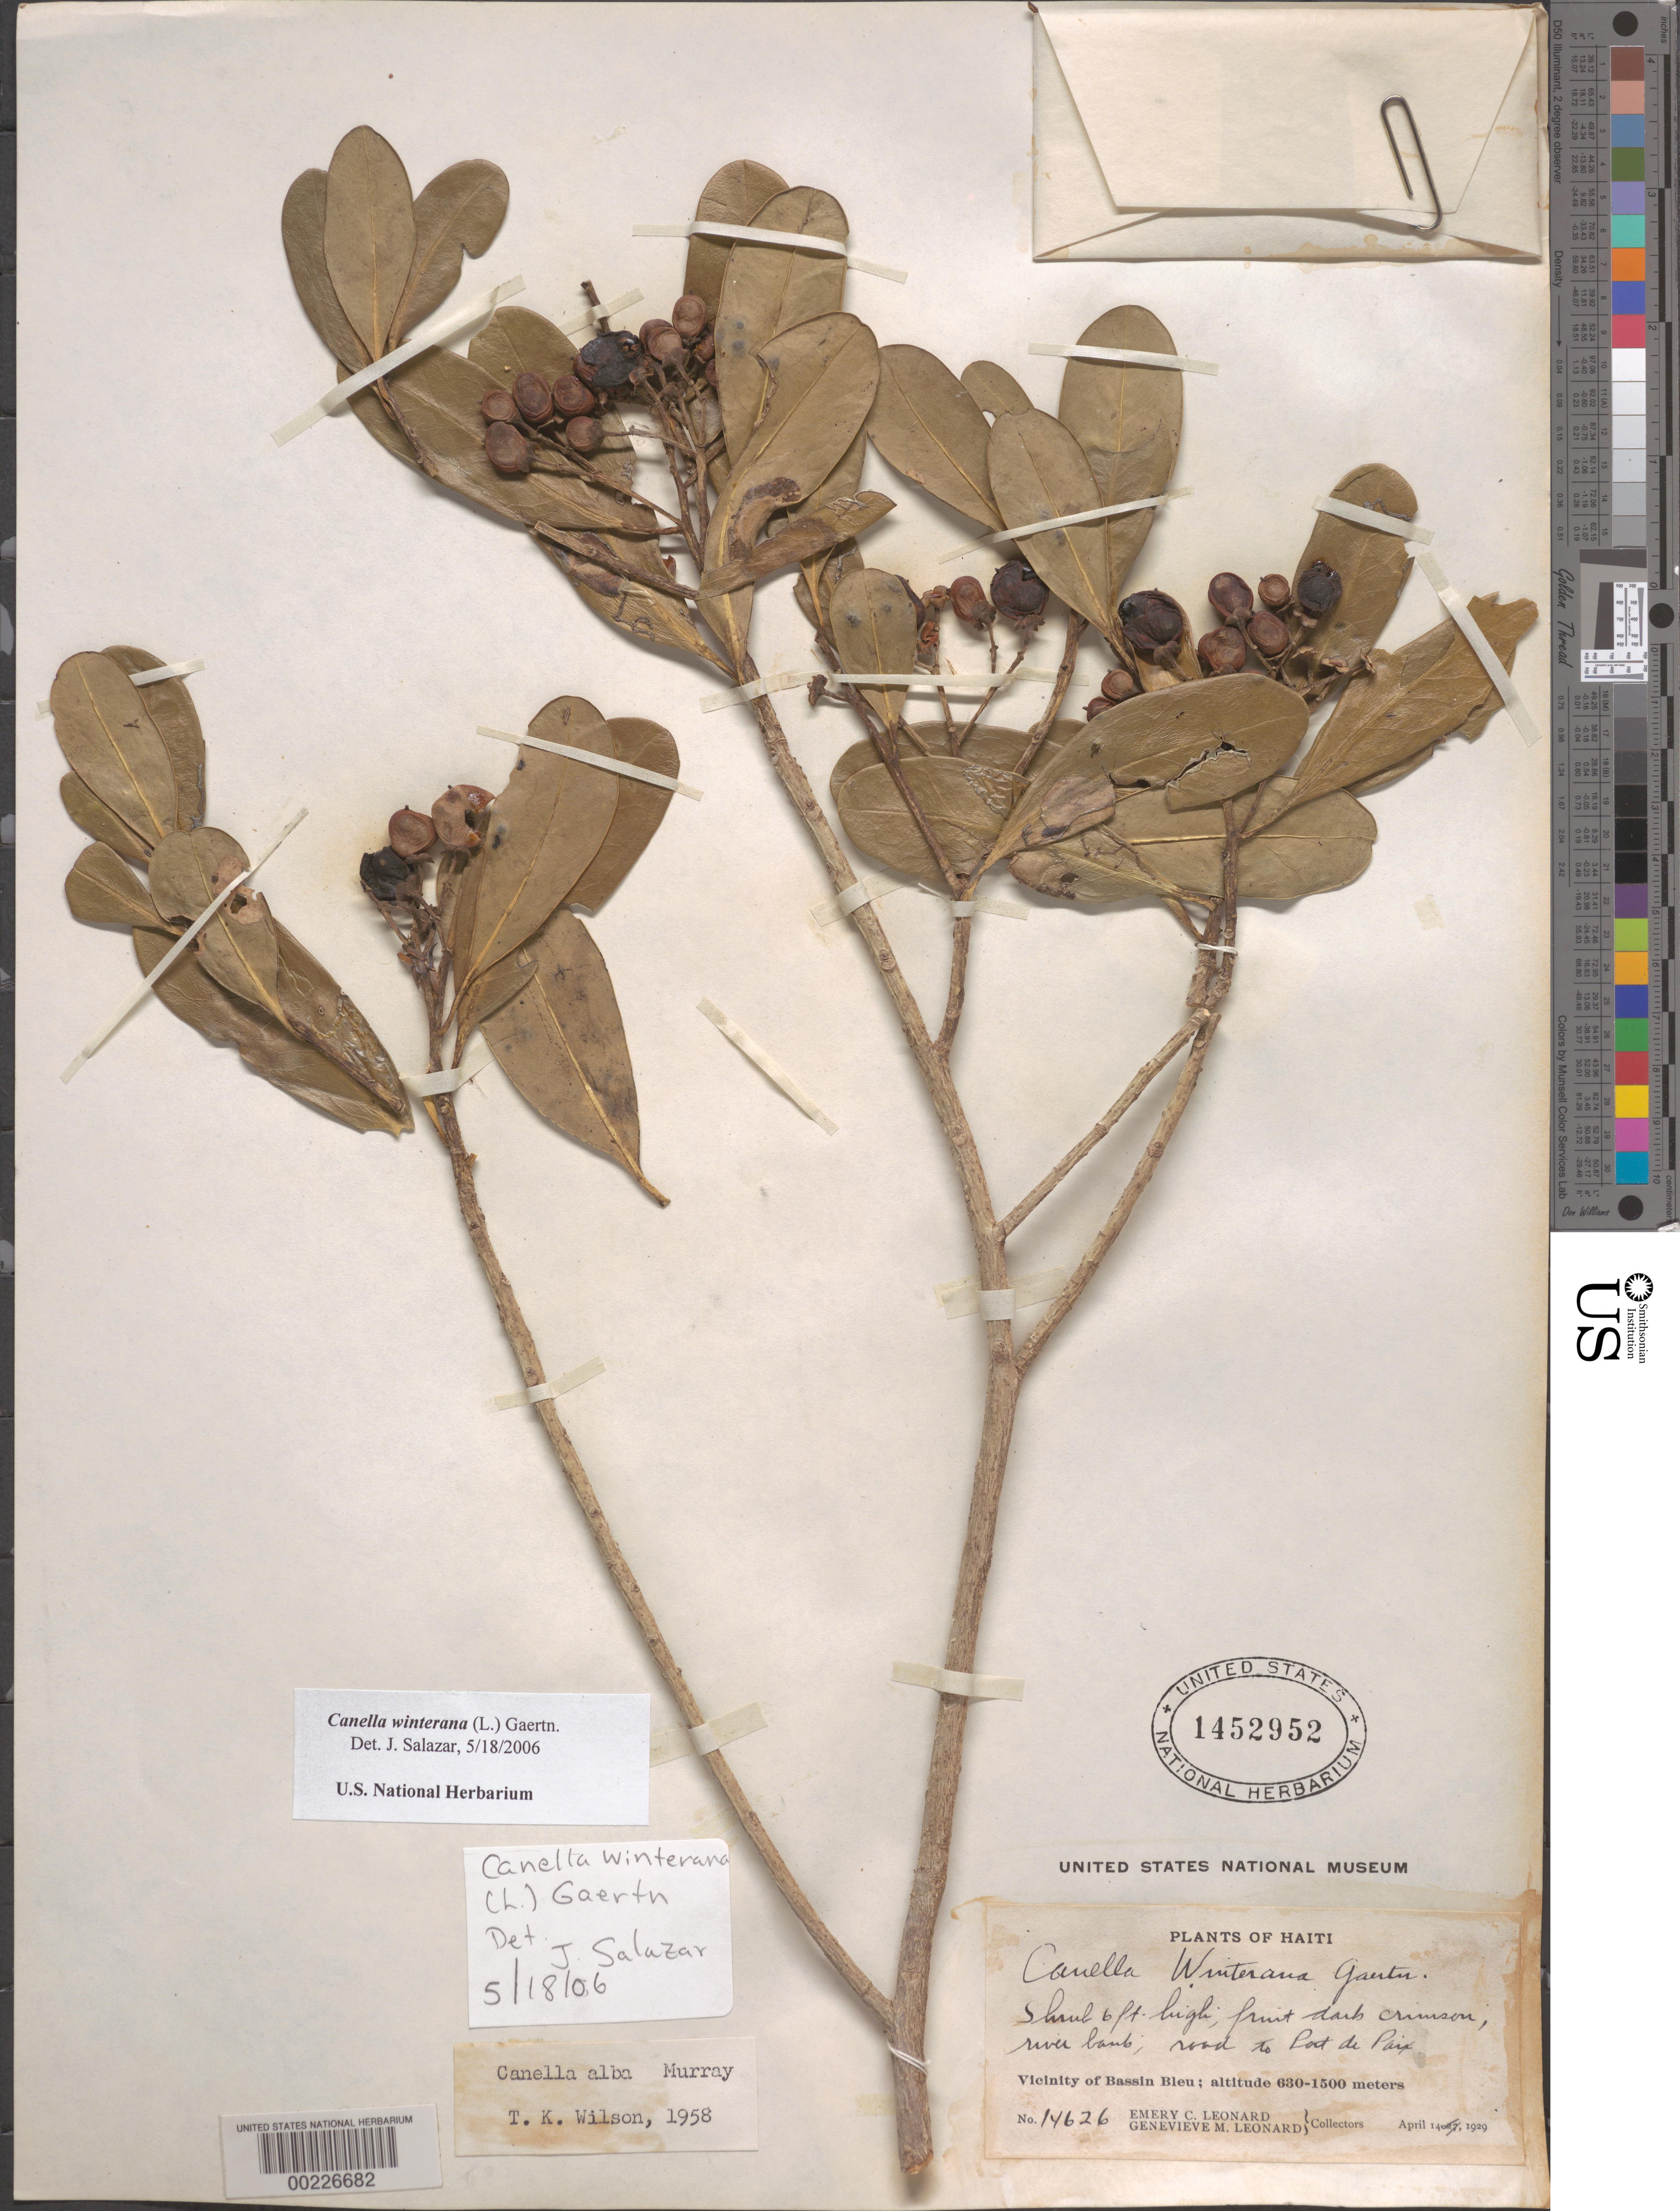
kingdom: Plantae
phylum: Tracheophyta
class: Magnoliopsida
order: Canellales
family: Canellaceae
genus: Canella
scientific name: Canella winterana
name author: (L.) Gaertn.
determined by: Salazar, J.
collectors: E. C. Leonard & G. M. Leonard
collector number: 14626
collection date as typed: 14 Apr 1929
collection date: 1929-04-14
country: Haiti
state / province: Nord-Ouest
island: Hispaniola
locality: Vicinity of Bassin Bleu. Road to Port de Paix.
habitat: river bank.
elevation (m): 630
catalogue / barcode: US 1452952